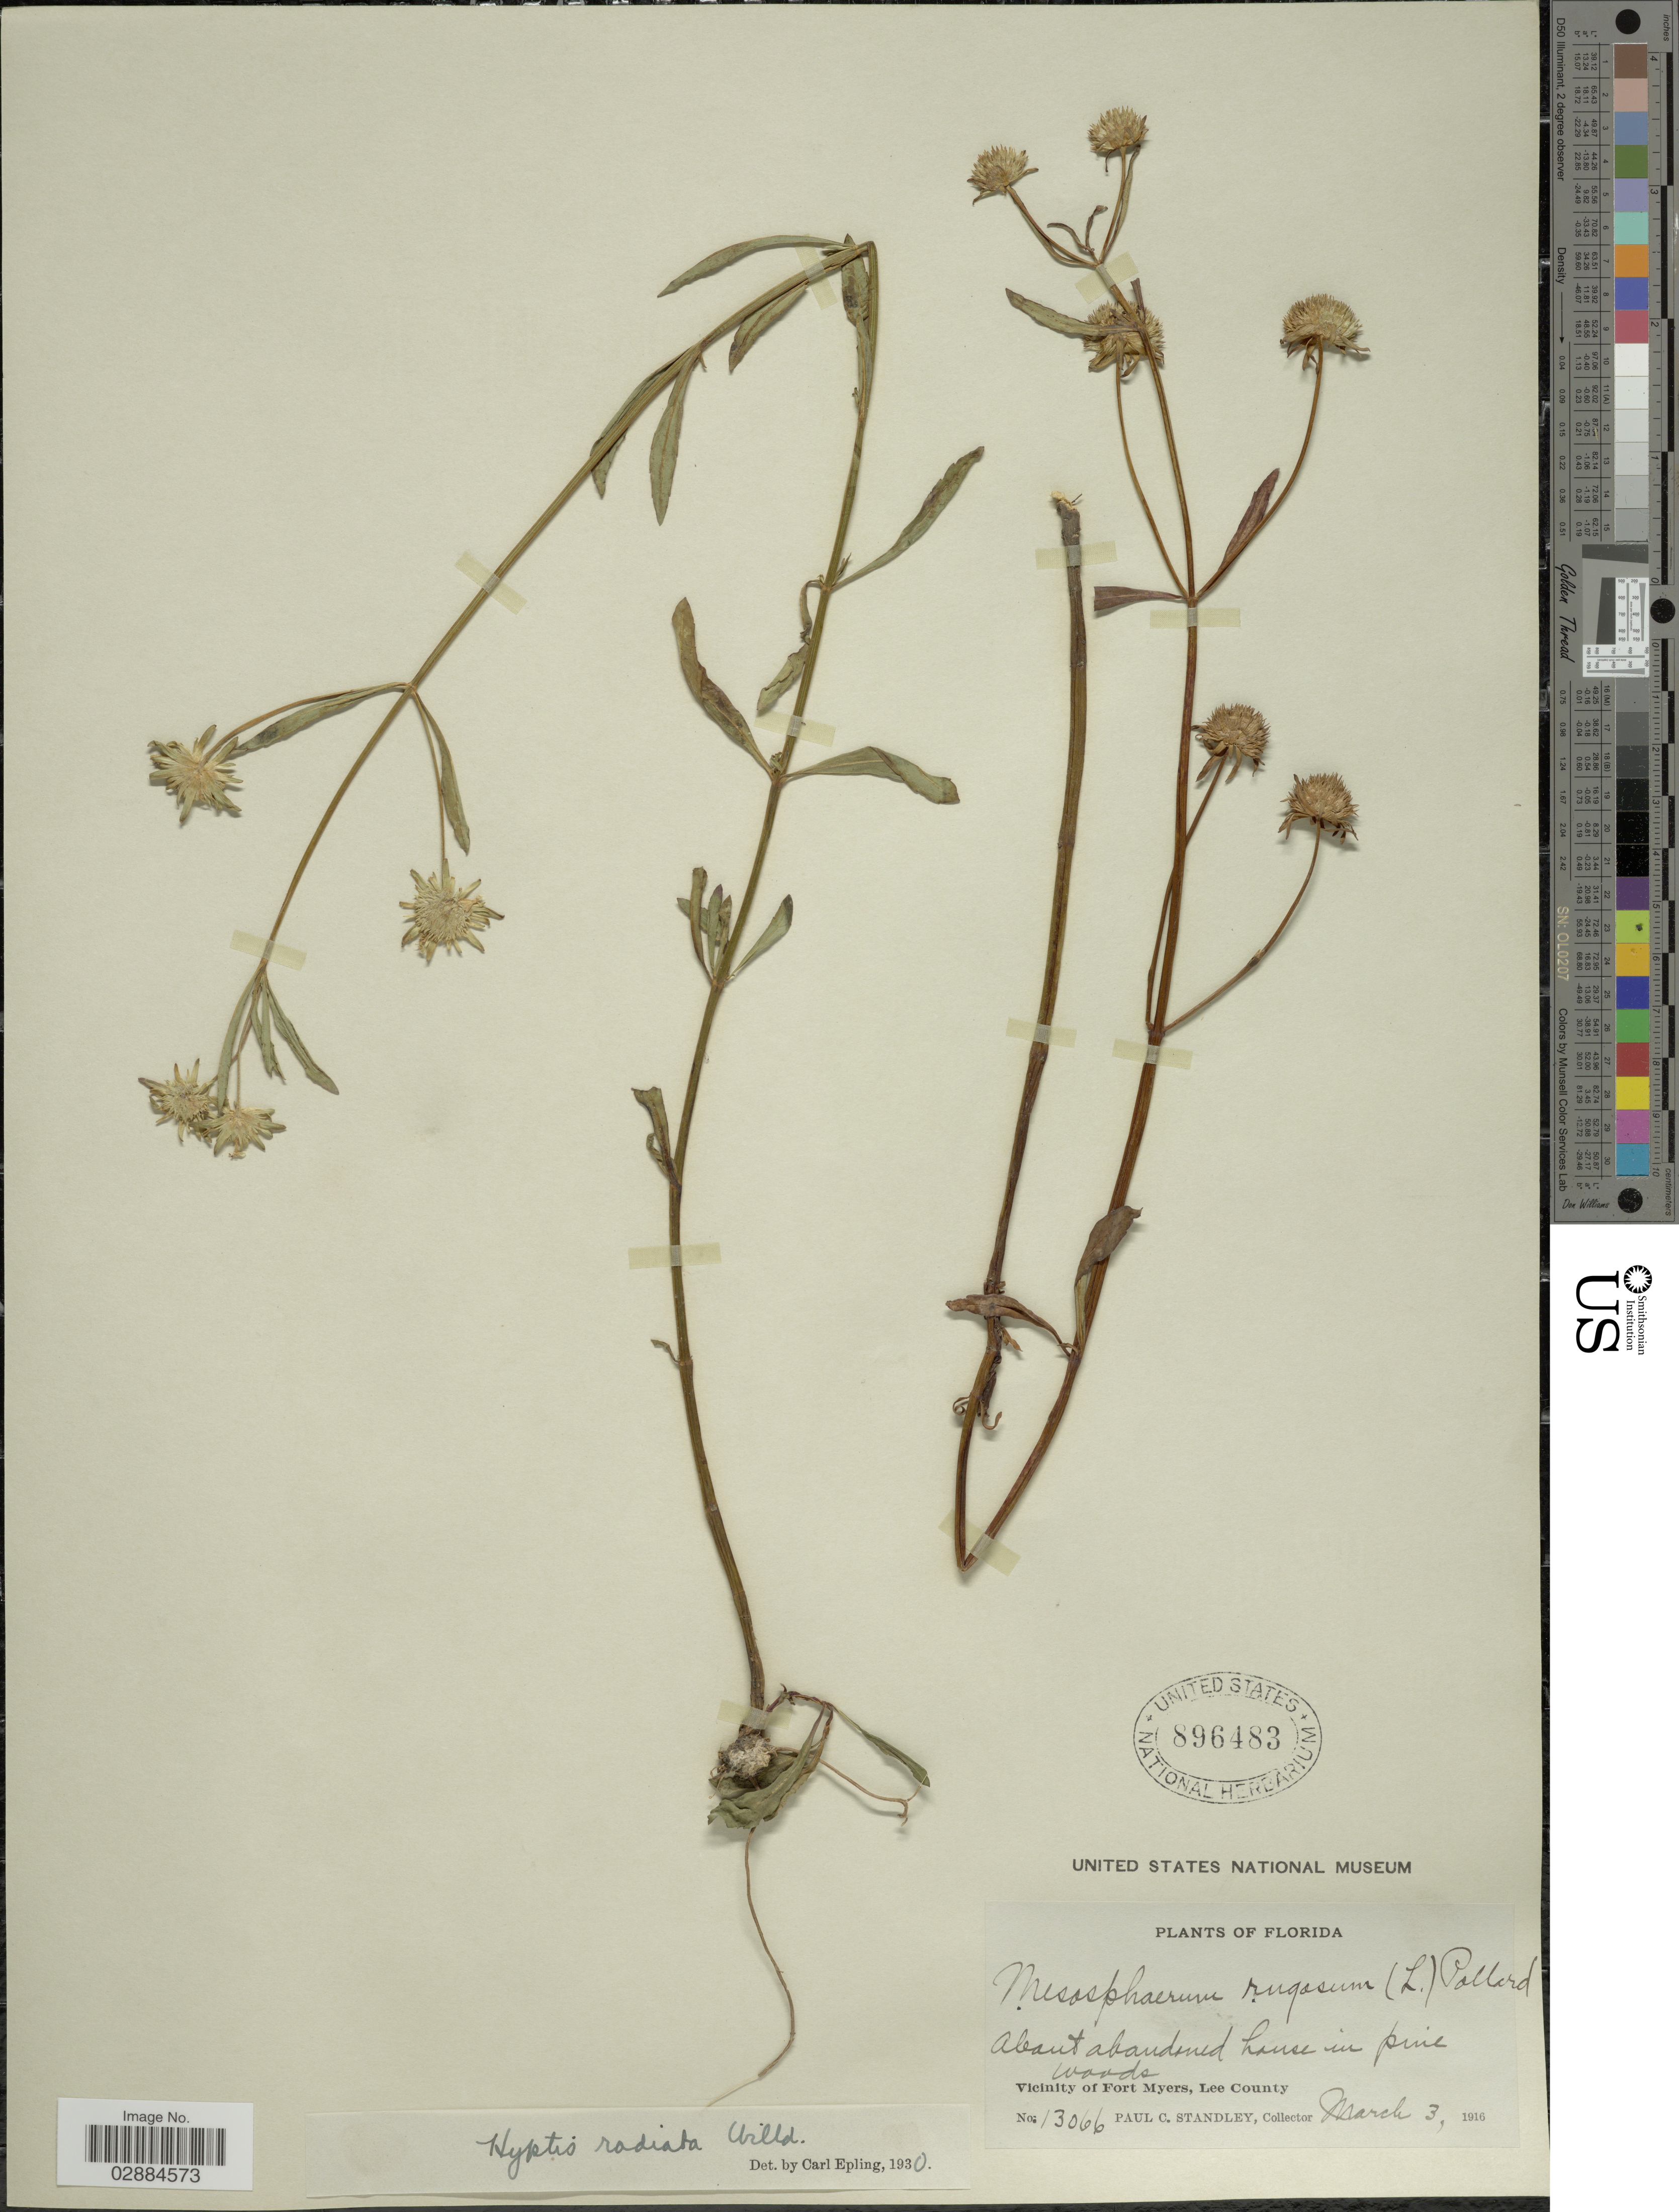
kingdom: Plantae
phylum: Tracheophyta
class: Magnoliopsida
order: Lamiales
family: Lamiaceae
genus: Hyptis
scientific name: Hyptis radiata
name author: Kunth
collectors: P. C. Standley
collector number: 13066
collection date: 1916-03-03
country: United States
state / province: Florida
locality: Vicinity of Fort Myers, Lee County.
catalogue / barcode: US 896483